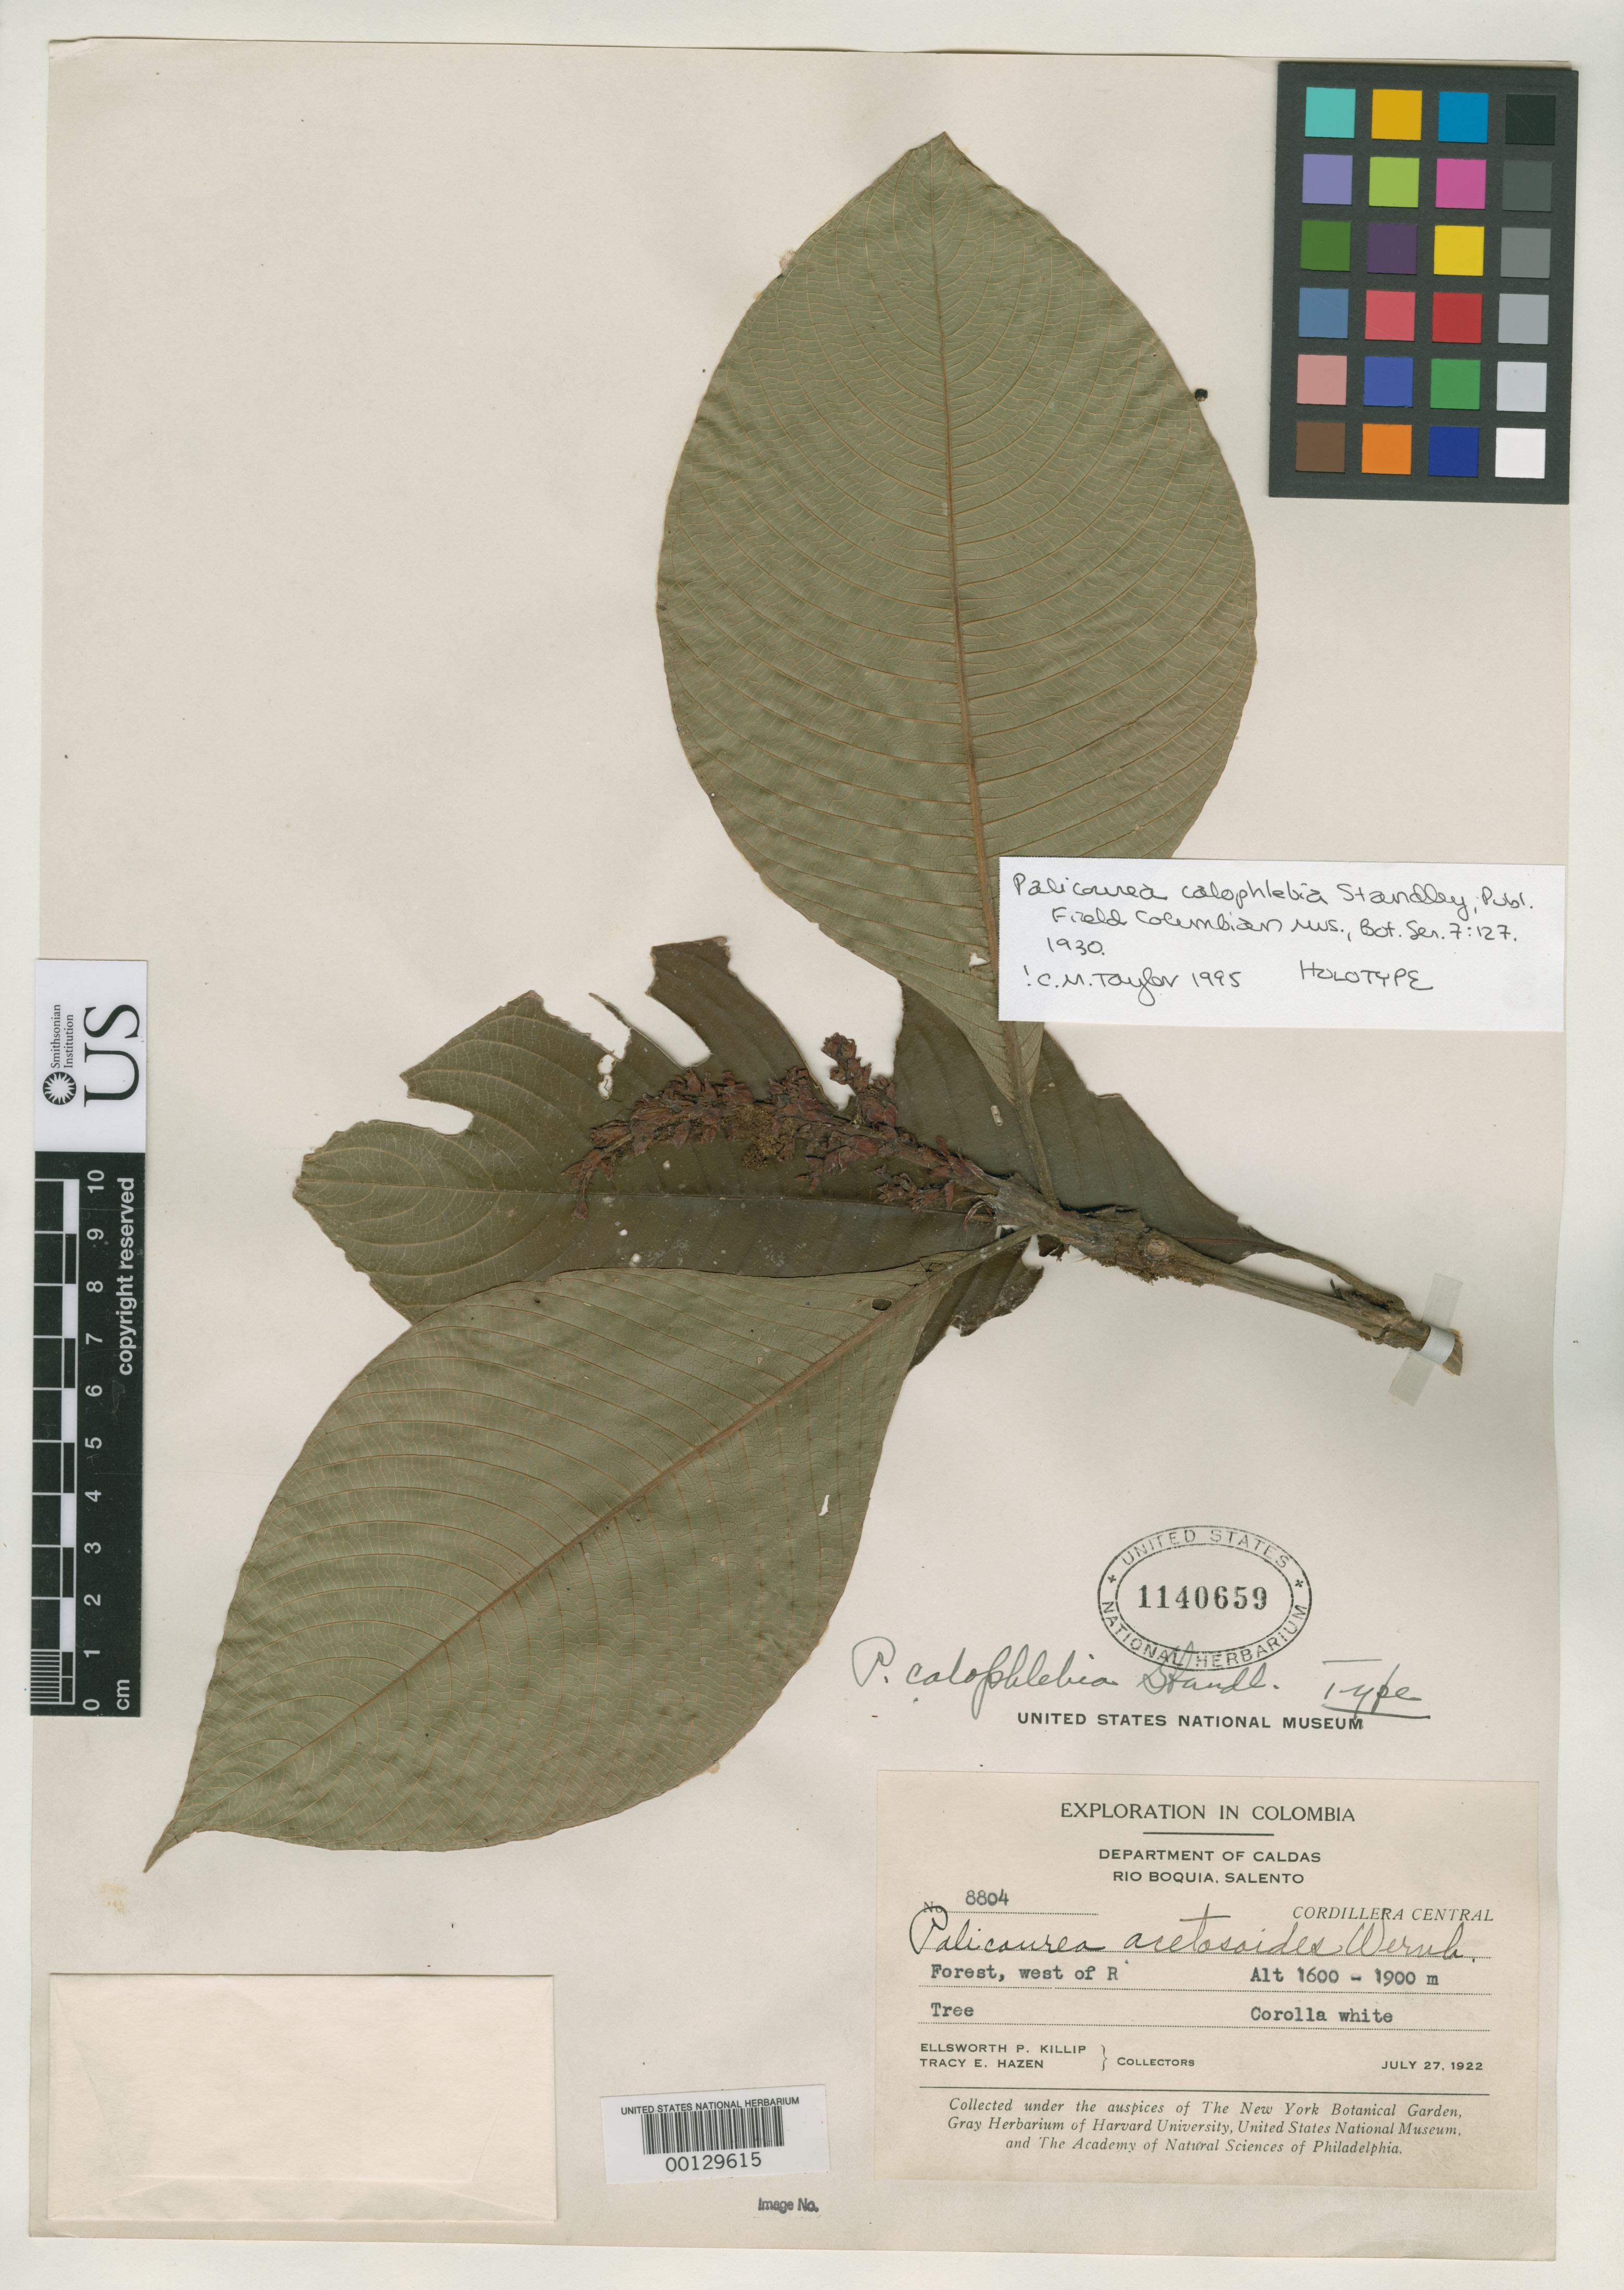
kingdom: Plantae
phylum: Tracheophyta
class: Magnoliopsida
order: Gentianales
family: Rubiaceae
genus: Palicourea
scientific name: Palicourea calophlebia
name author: Standl.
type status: Holotype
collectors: E. P. Killip & T. E. Hazen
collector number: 8804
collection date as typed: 27 Jul 1922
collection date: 1922-07-27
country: Colombia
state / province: Caldas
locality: Rio Boquia, Salento, Cordillera Central.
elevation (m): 1600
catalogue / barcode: US 1140659